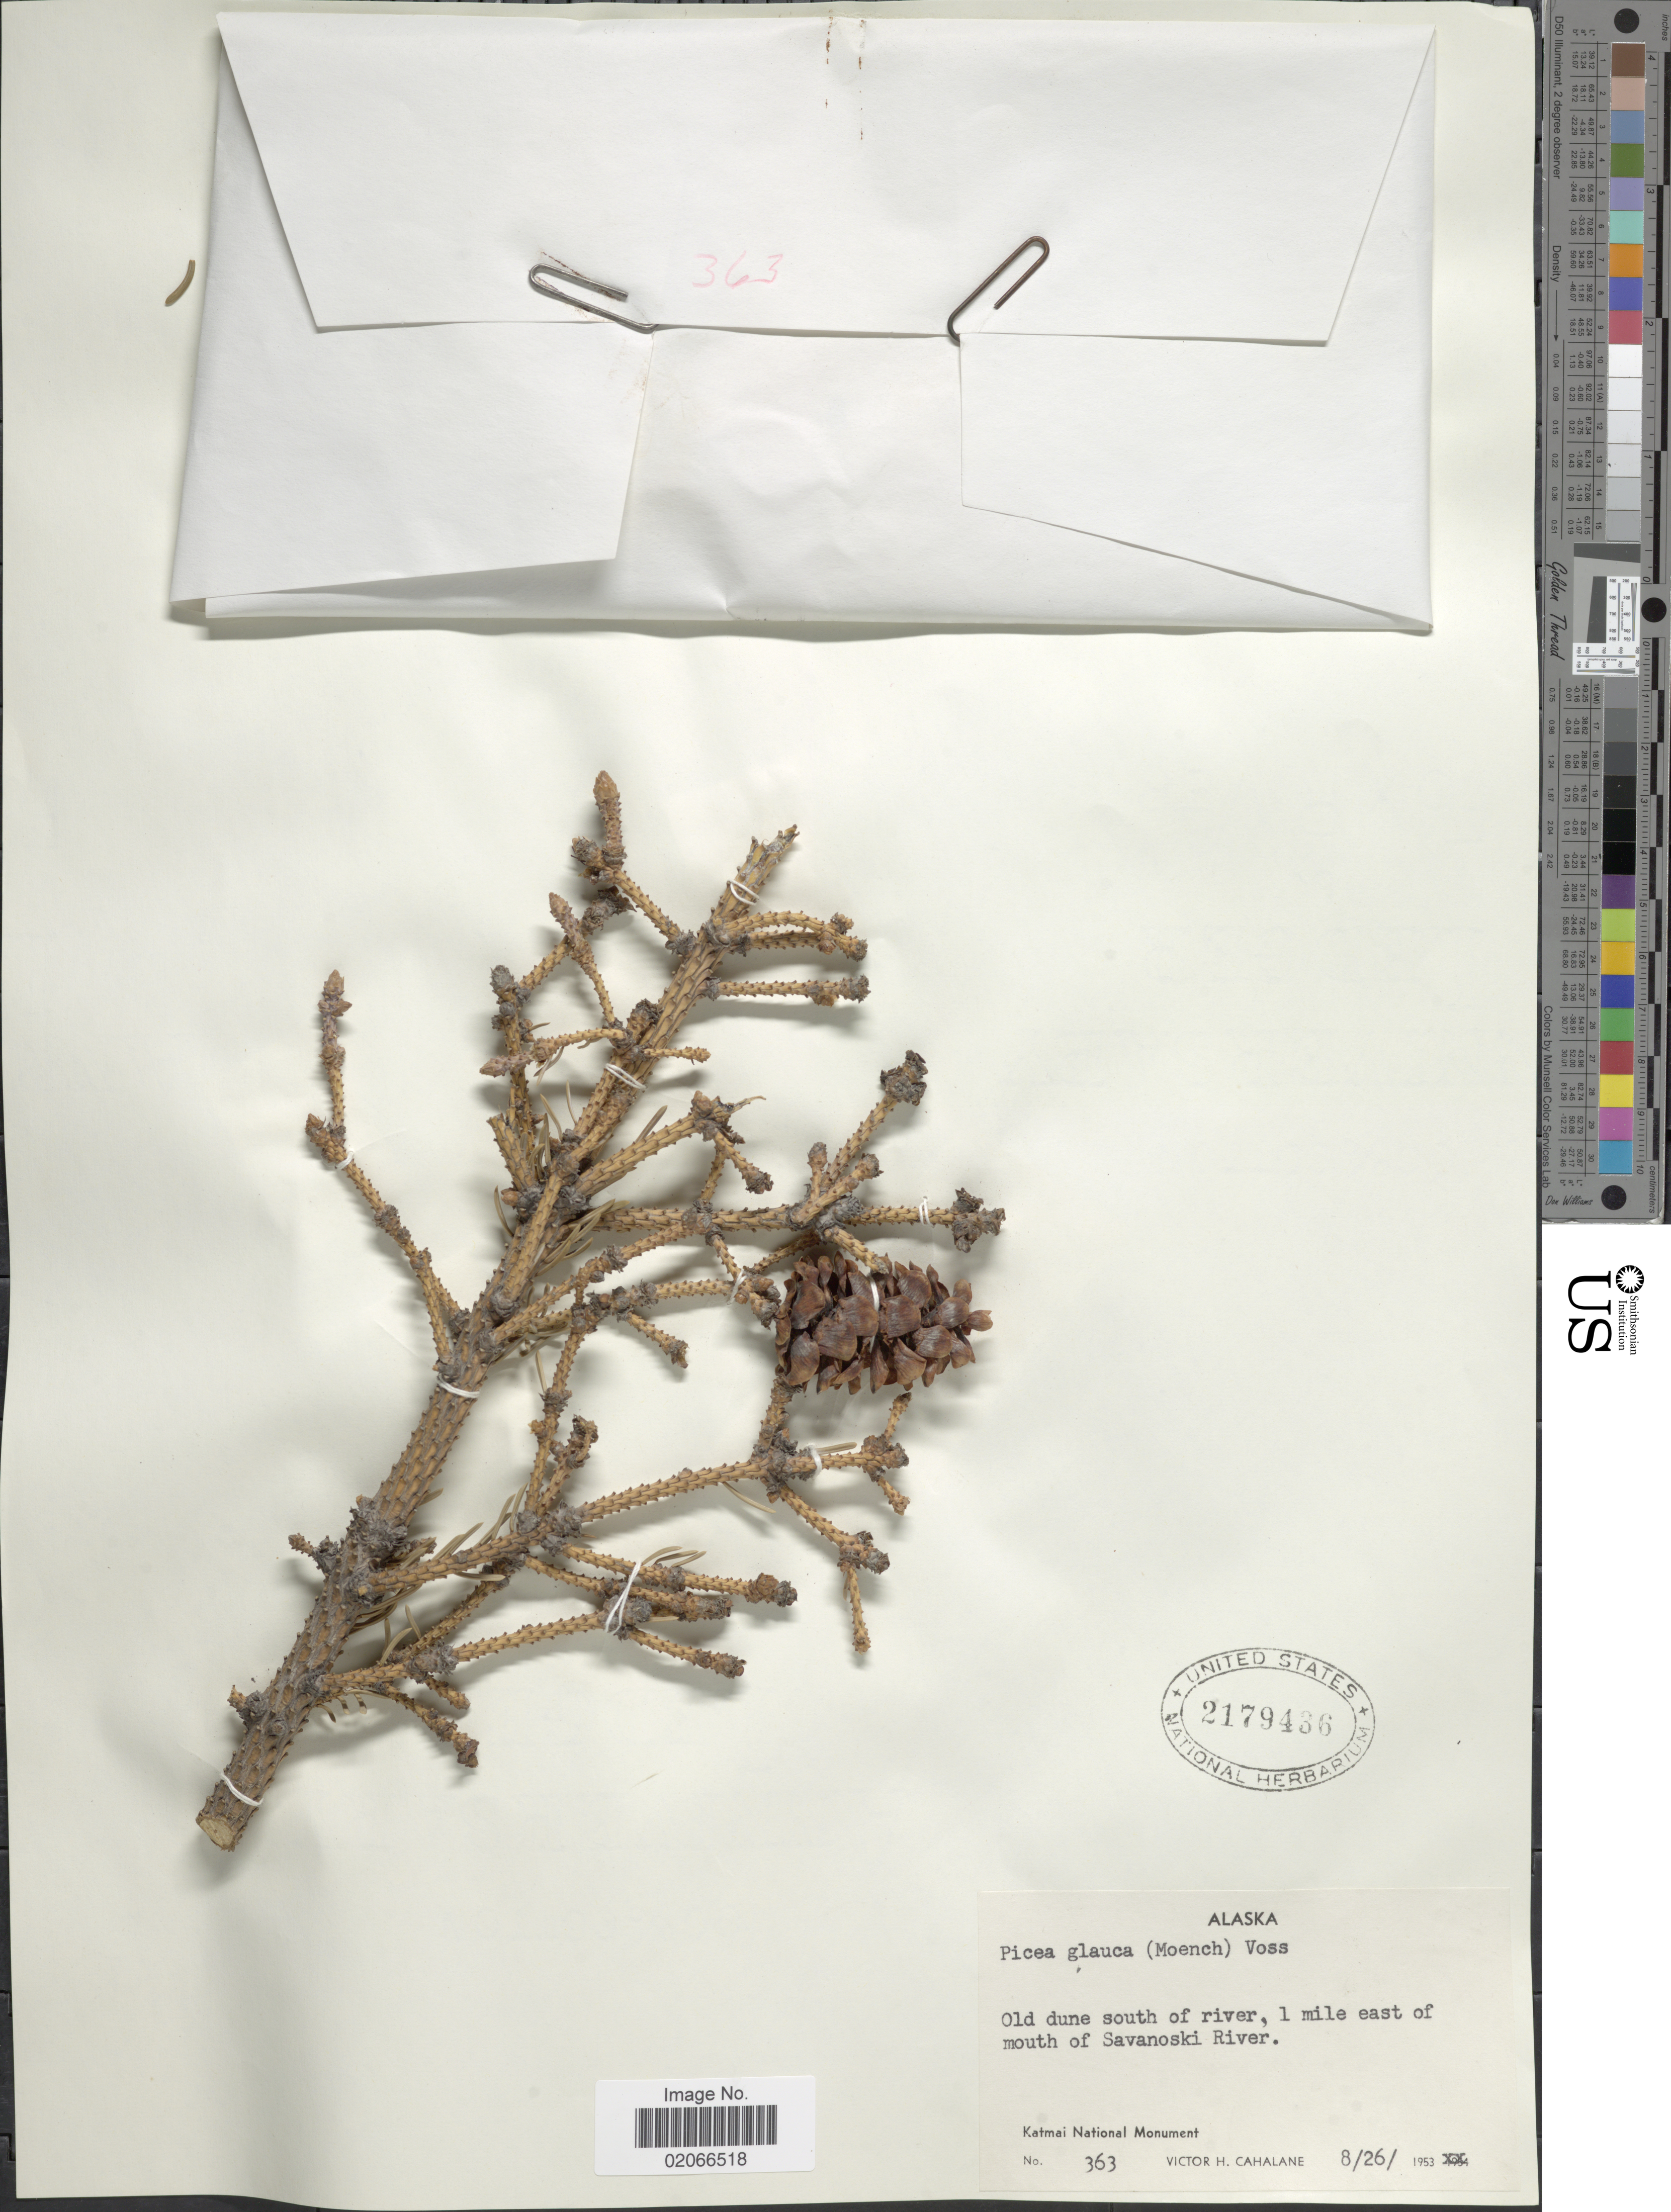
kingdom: Plantae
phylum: Tracheophyta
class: Pinopsida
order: Pinales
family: Pinaceae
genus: Picea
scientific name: Picea glauca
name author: (Moench) Voss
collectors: V. Cahalane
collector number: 363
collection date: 1953-08-26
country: United States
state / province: Alaska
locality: Old dune south south of river, 1 mile east of mouth of Savanoski River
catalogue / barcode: US 2179436